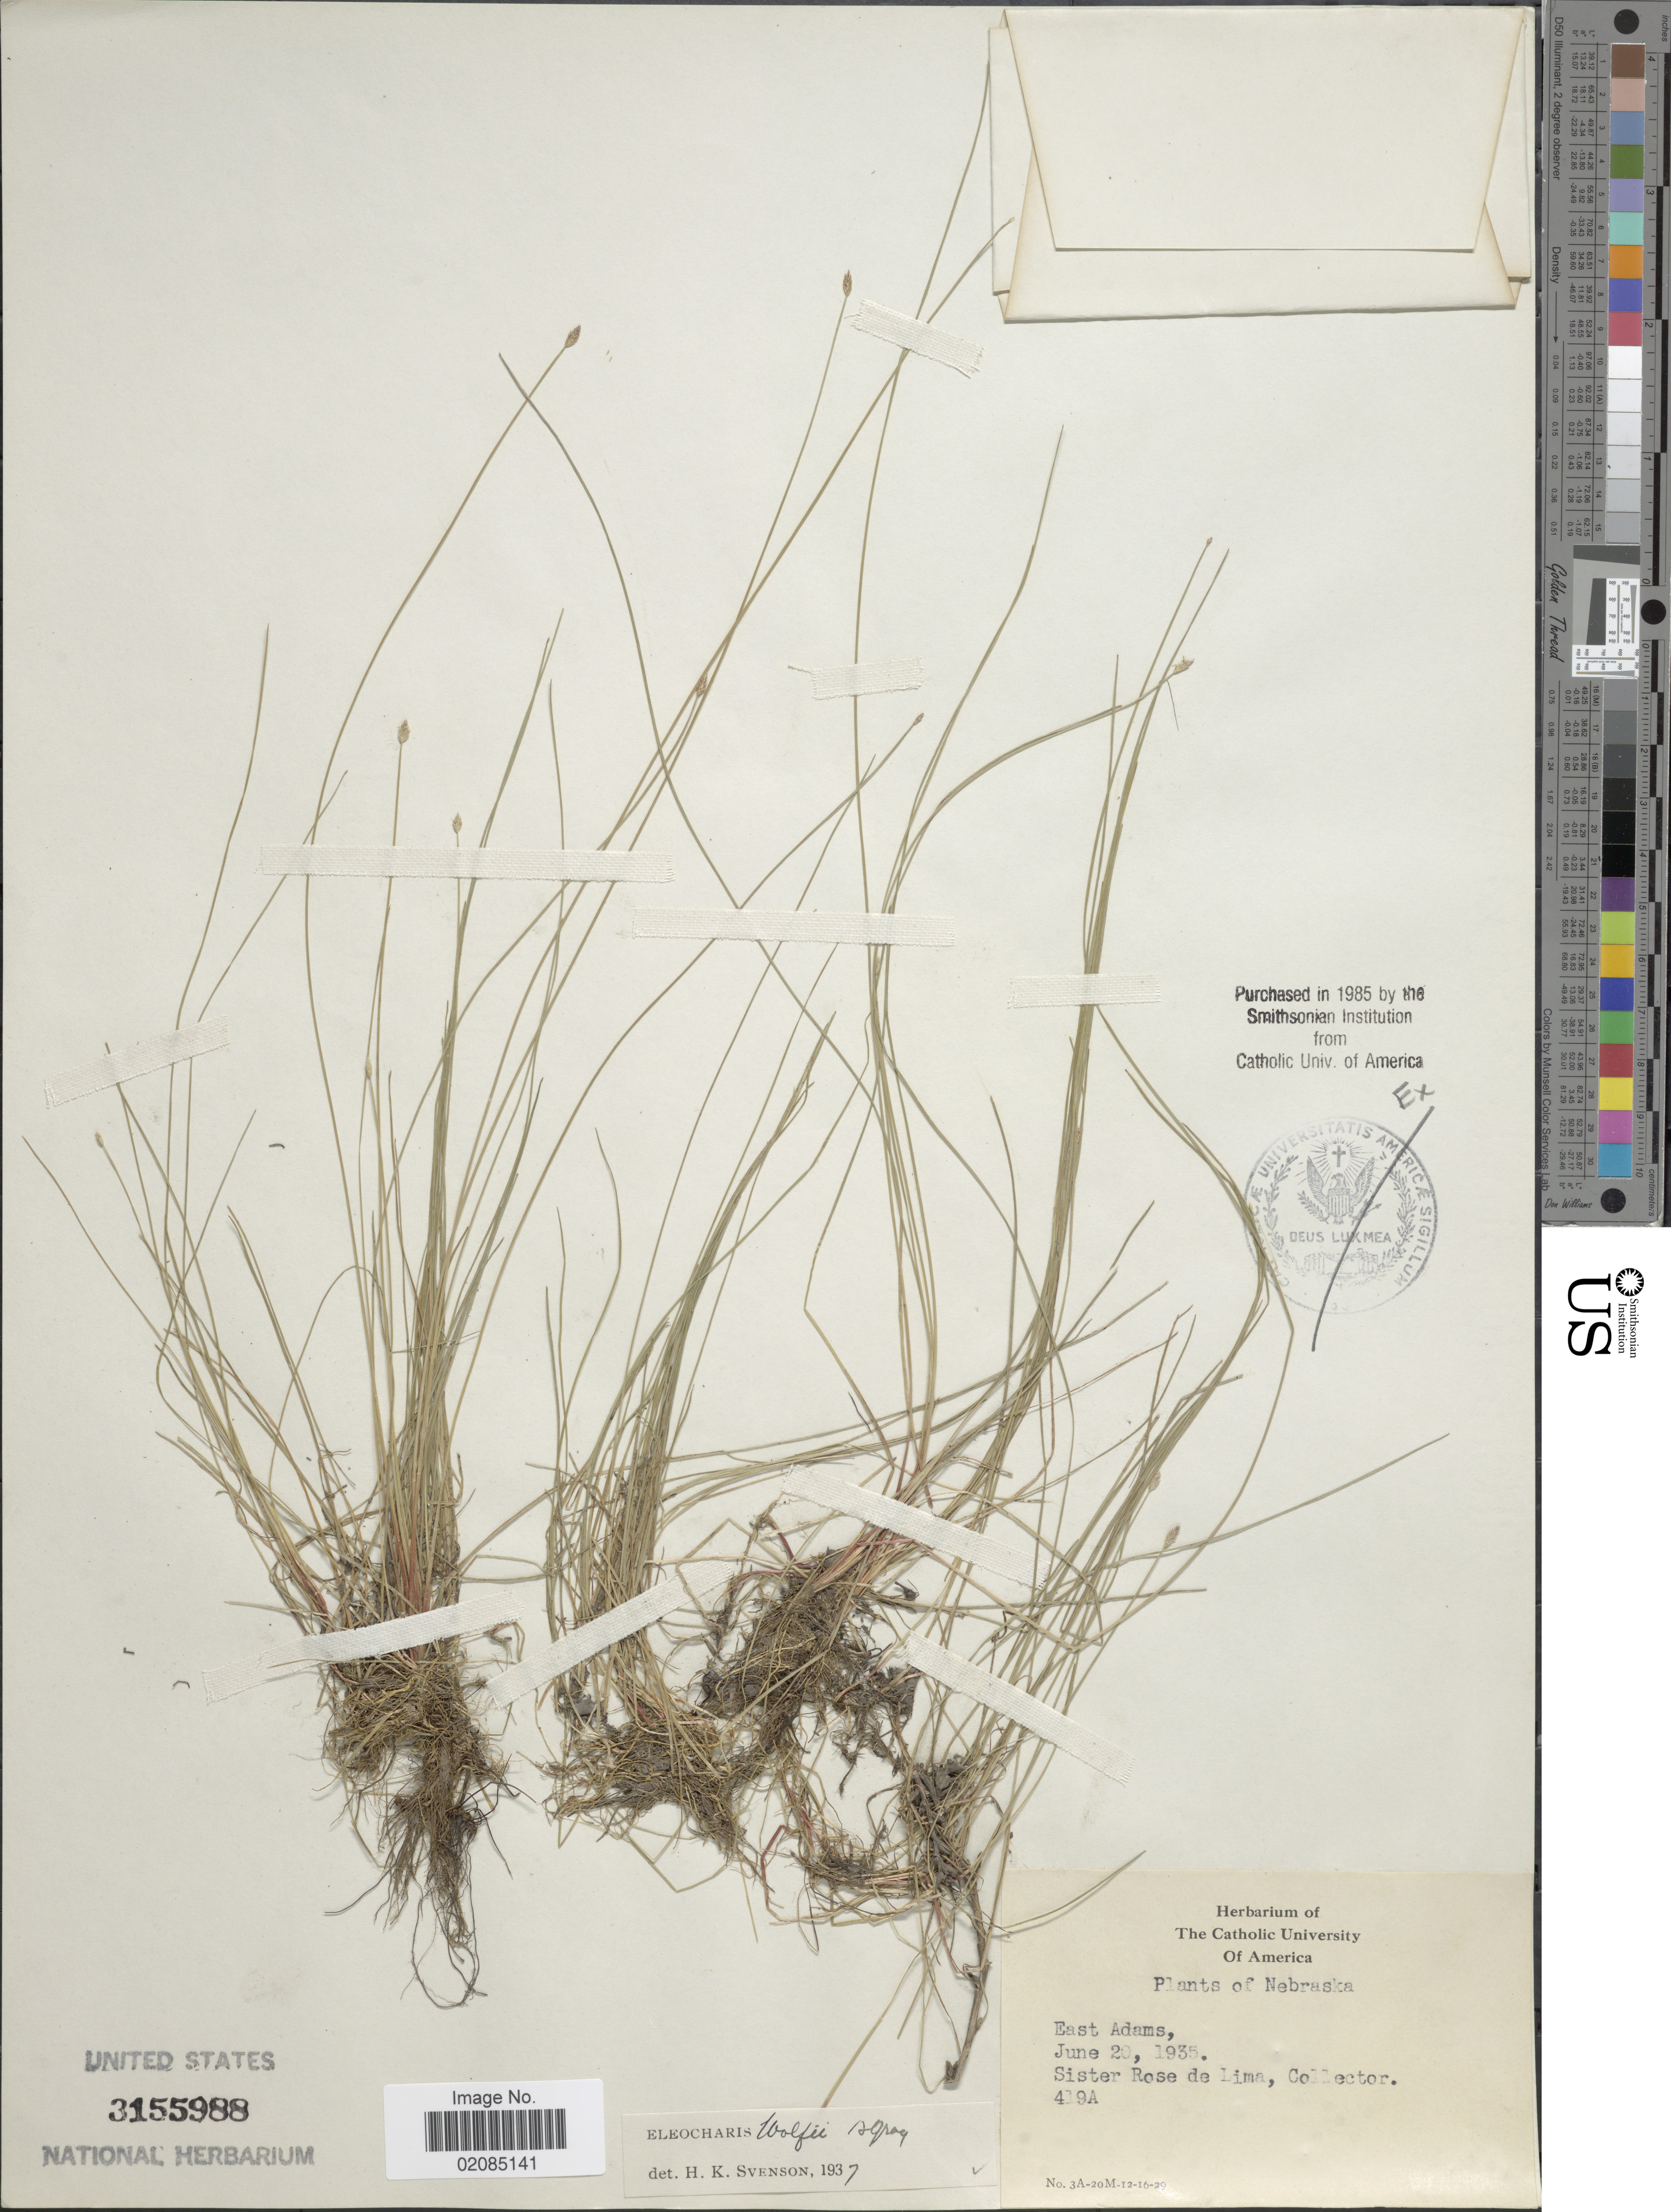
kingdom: Plantae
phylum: Tracheophyta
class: Liliopsida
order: Poales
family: Cyperaceae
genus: Eleocharis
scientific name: Eleocharis wolfii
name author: (A. Gray) A. Gray ex Britton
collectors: S. Lima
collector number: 419A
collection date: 1935-06-20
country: United States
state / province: Nebraska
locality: East Adams.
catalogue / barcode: US 3155988